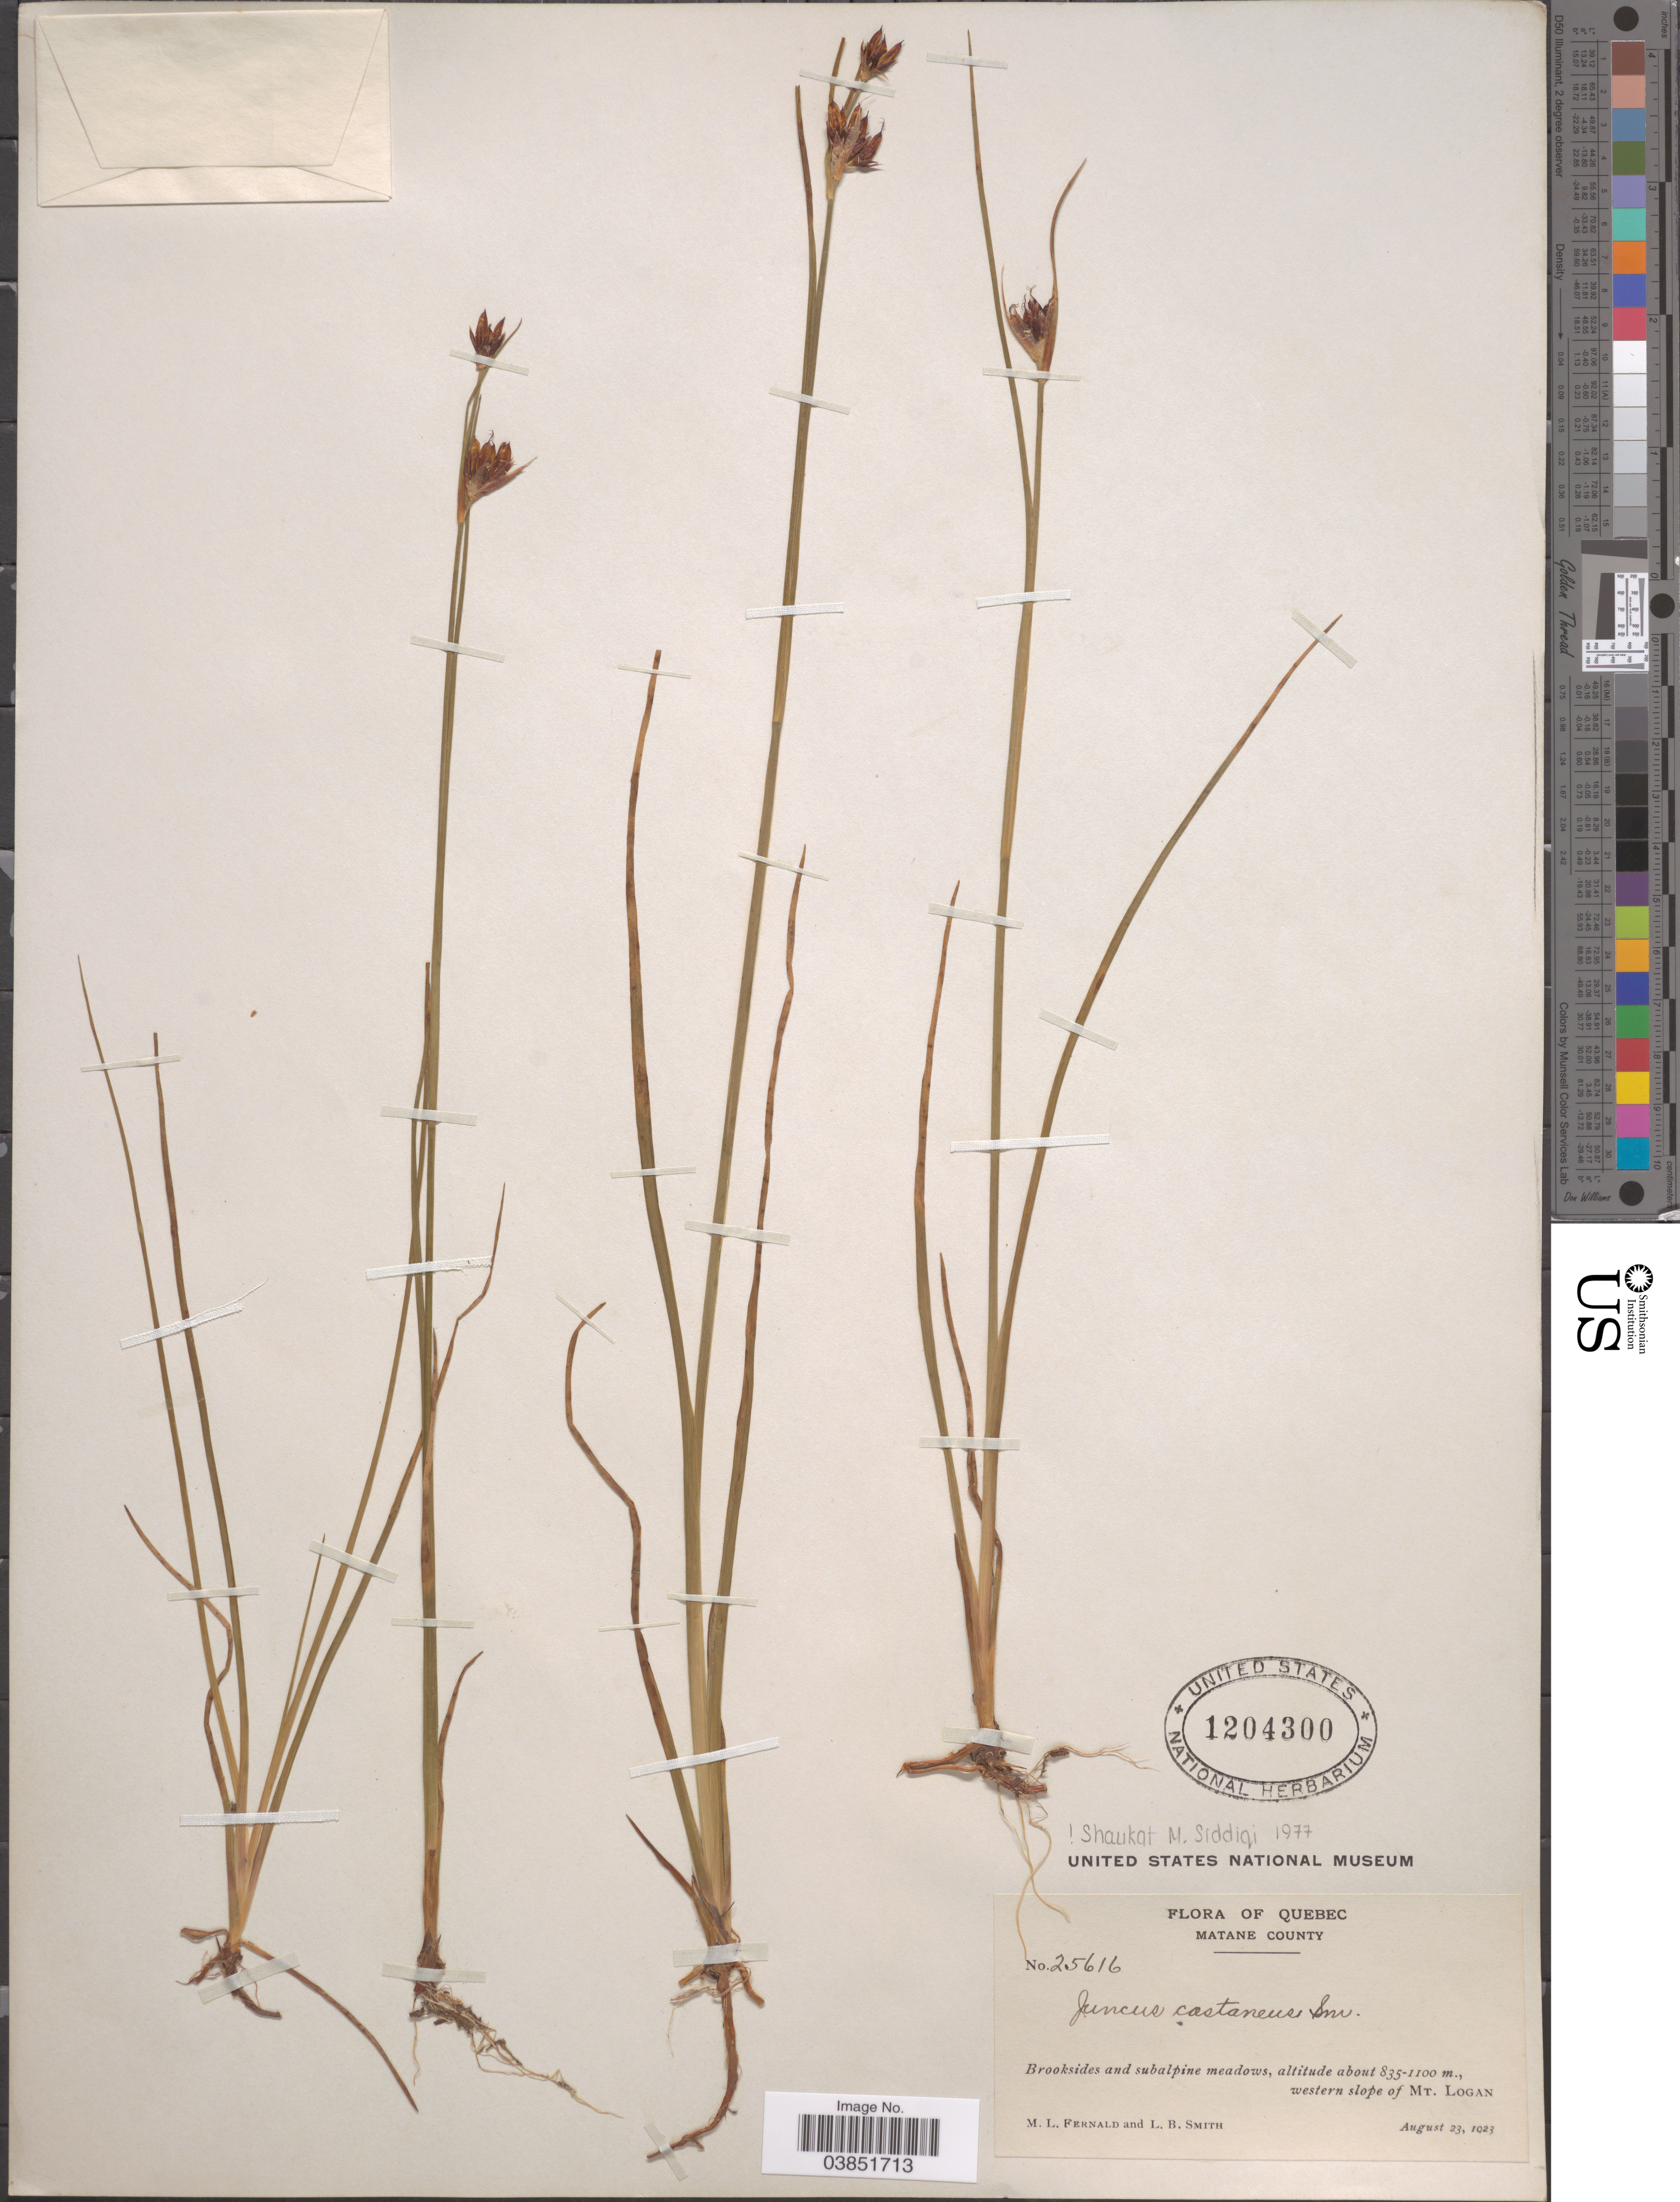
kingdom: Plantae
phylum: Tracheophyta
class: Liliopsida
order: Poales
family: Juncaceae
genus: Juncus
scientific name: Juncus castaneus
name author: Sm.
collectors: M. L. Fernald & L. Smith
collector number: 25616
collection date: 1923-08-23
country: Canada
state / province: Quebec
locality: Matane County. Western slope of Mt. Logan.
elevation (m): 835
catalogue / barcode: US 1204300